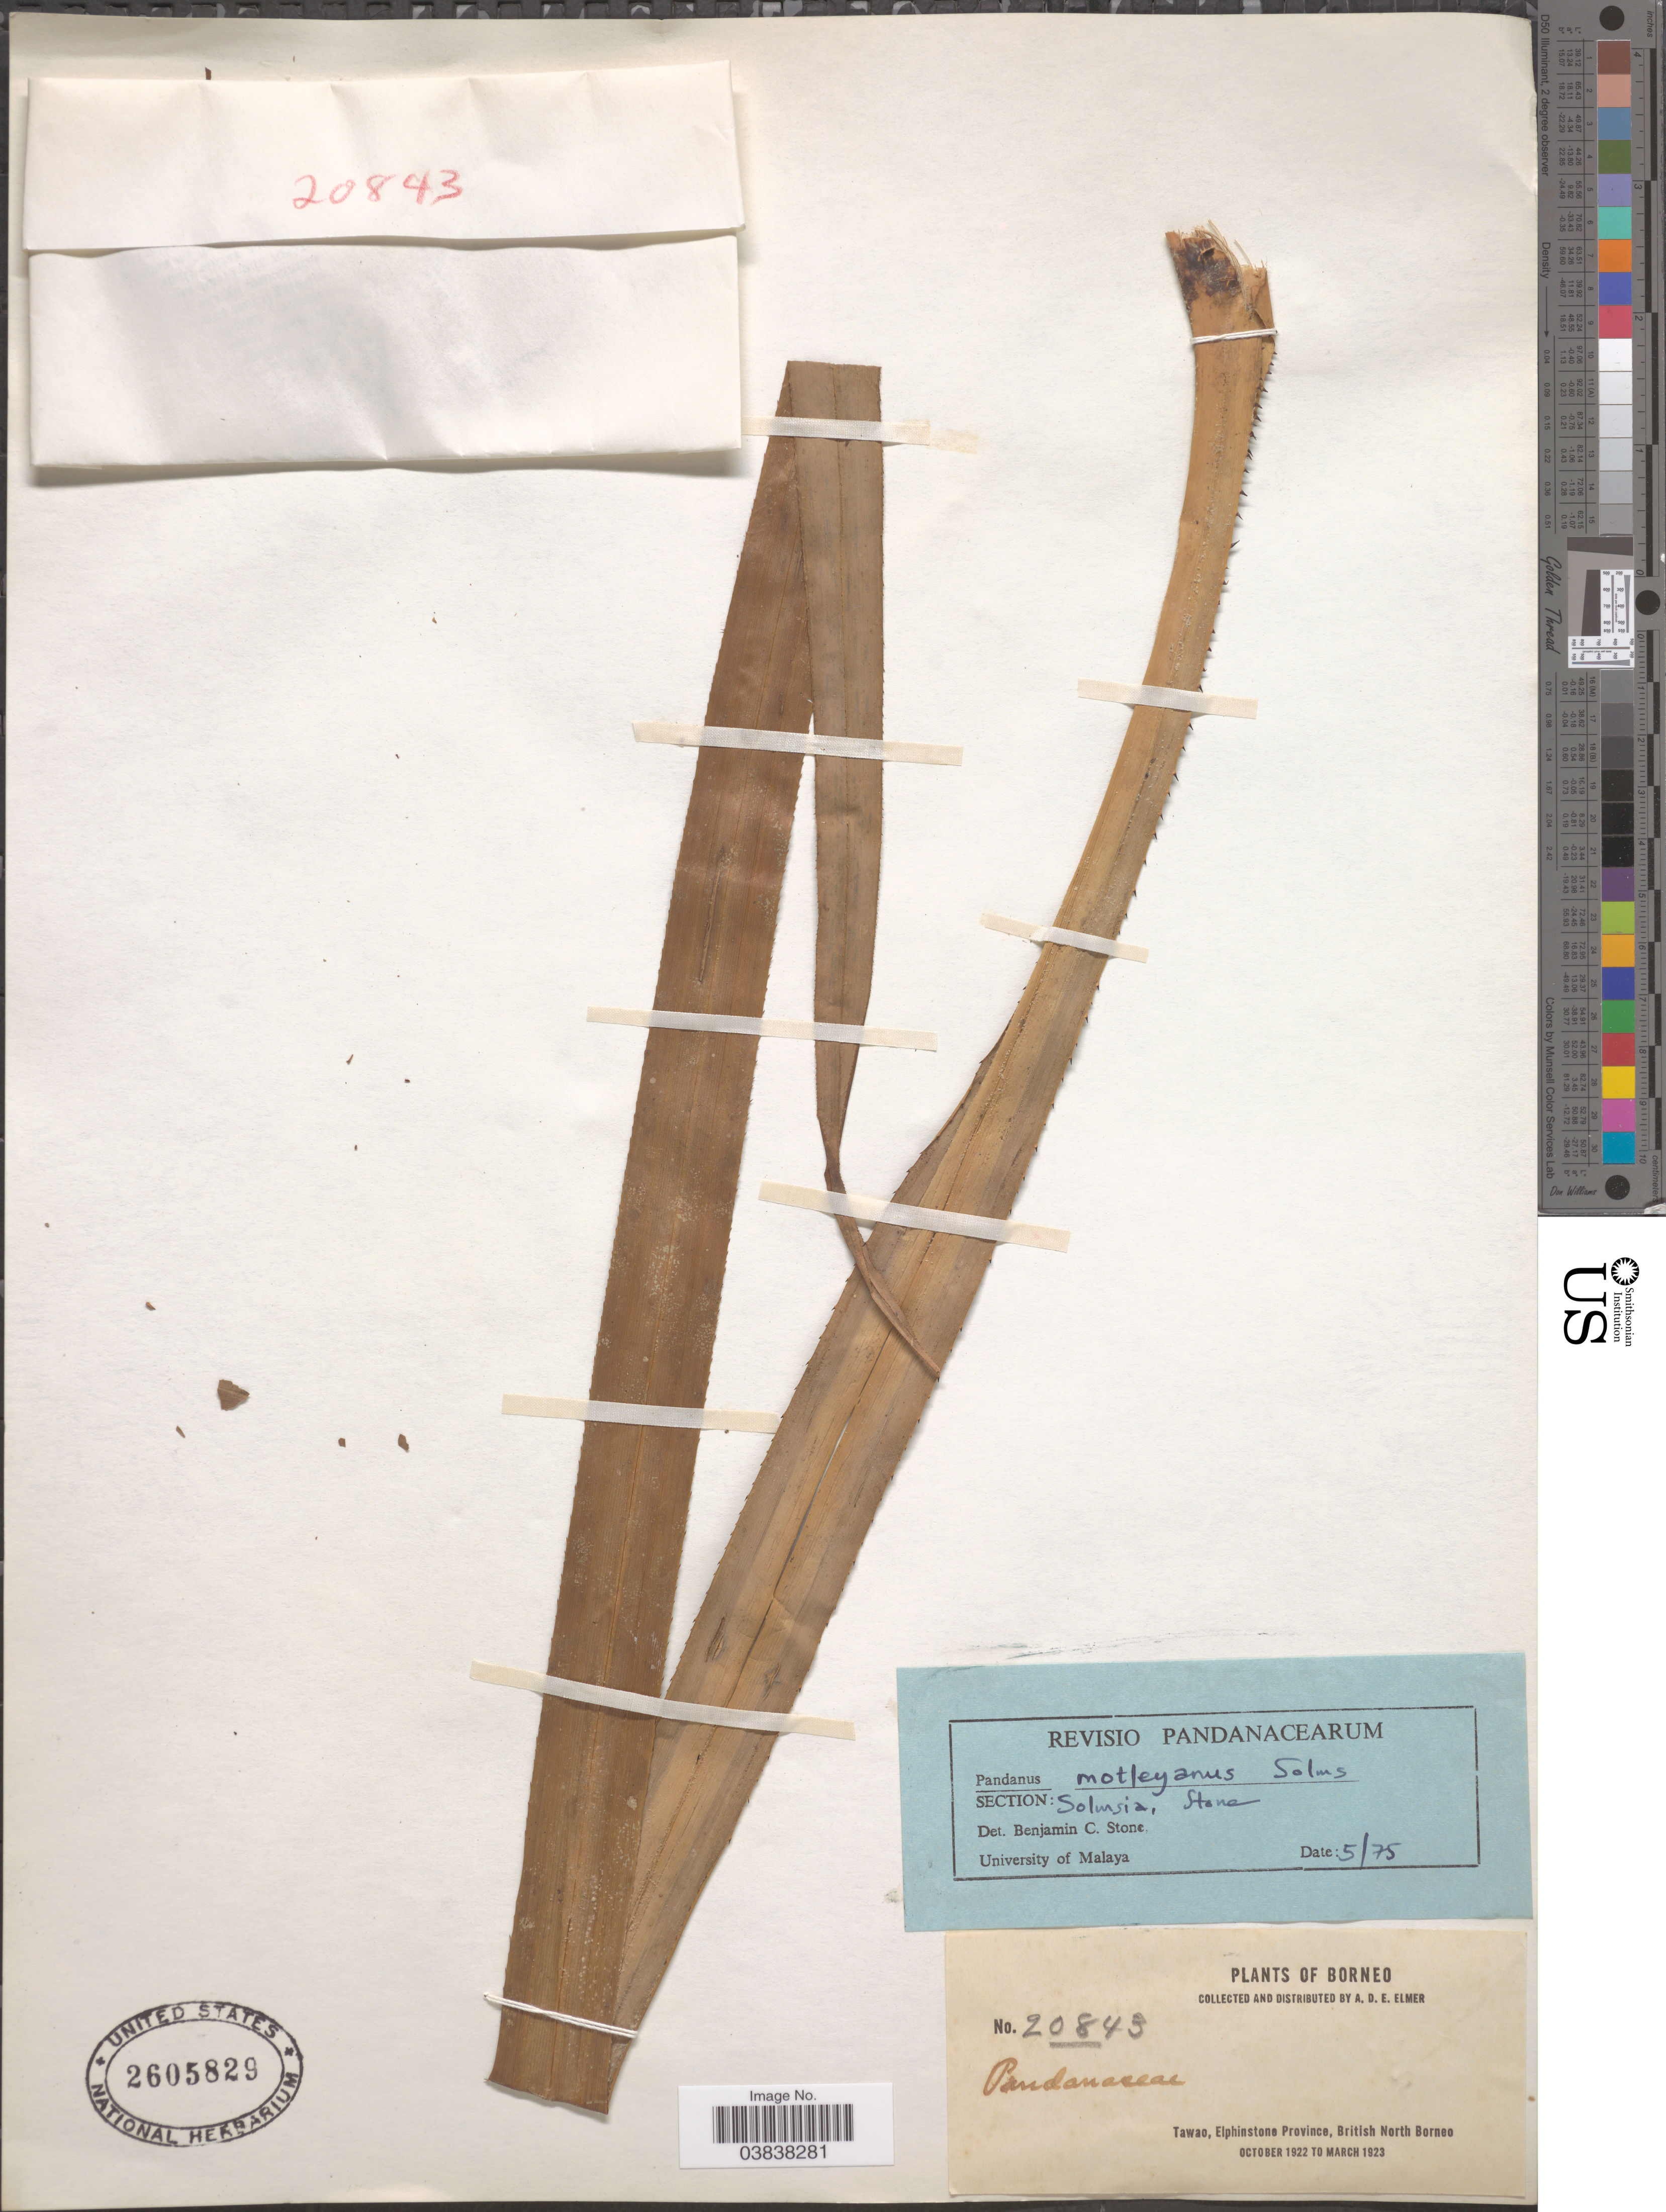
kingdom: Plantae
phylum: Tracheophyta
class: Liliopsida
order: Pandanales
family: Pandanaceae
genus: Pandanus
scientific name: Pandanus motleyanus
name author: Solms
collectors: A. D. E. Elmer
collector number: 20843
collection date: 1922-10/1923-03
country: Malaysia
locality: Borneo. Tawao, Elphinstone Province, British North Borneo.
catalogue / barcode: US 2605829